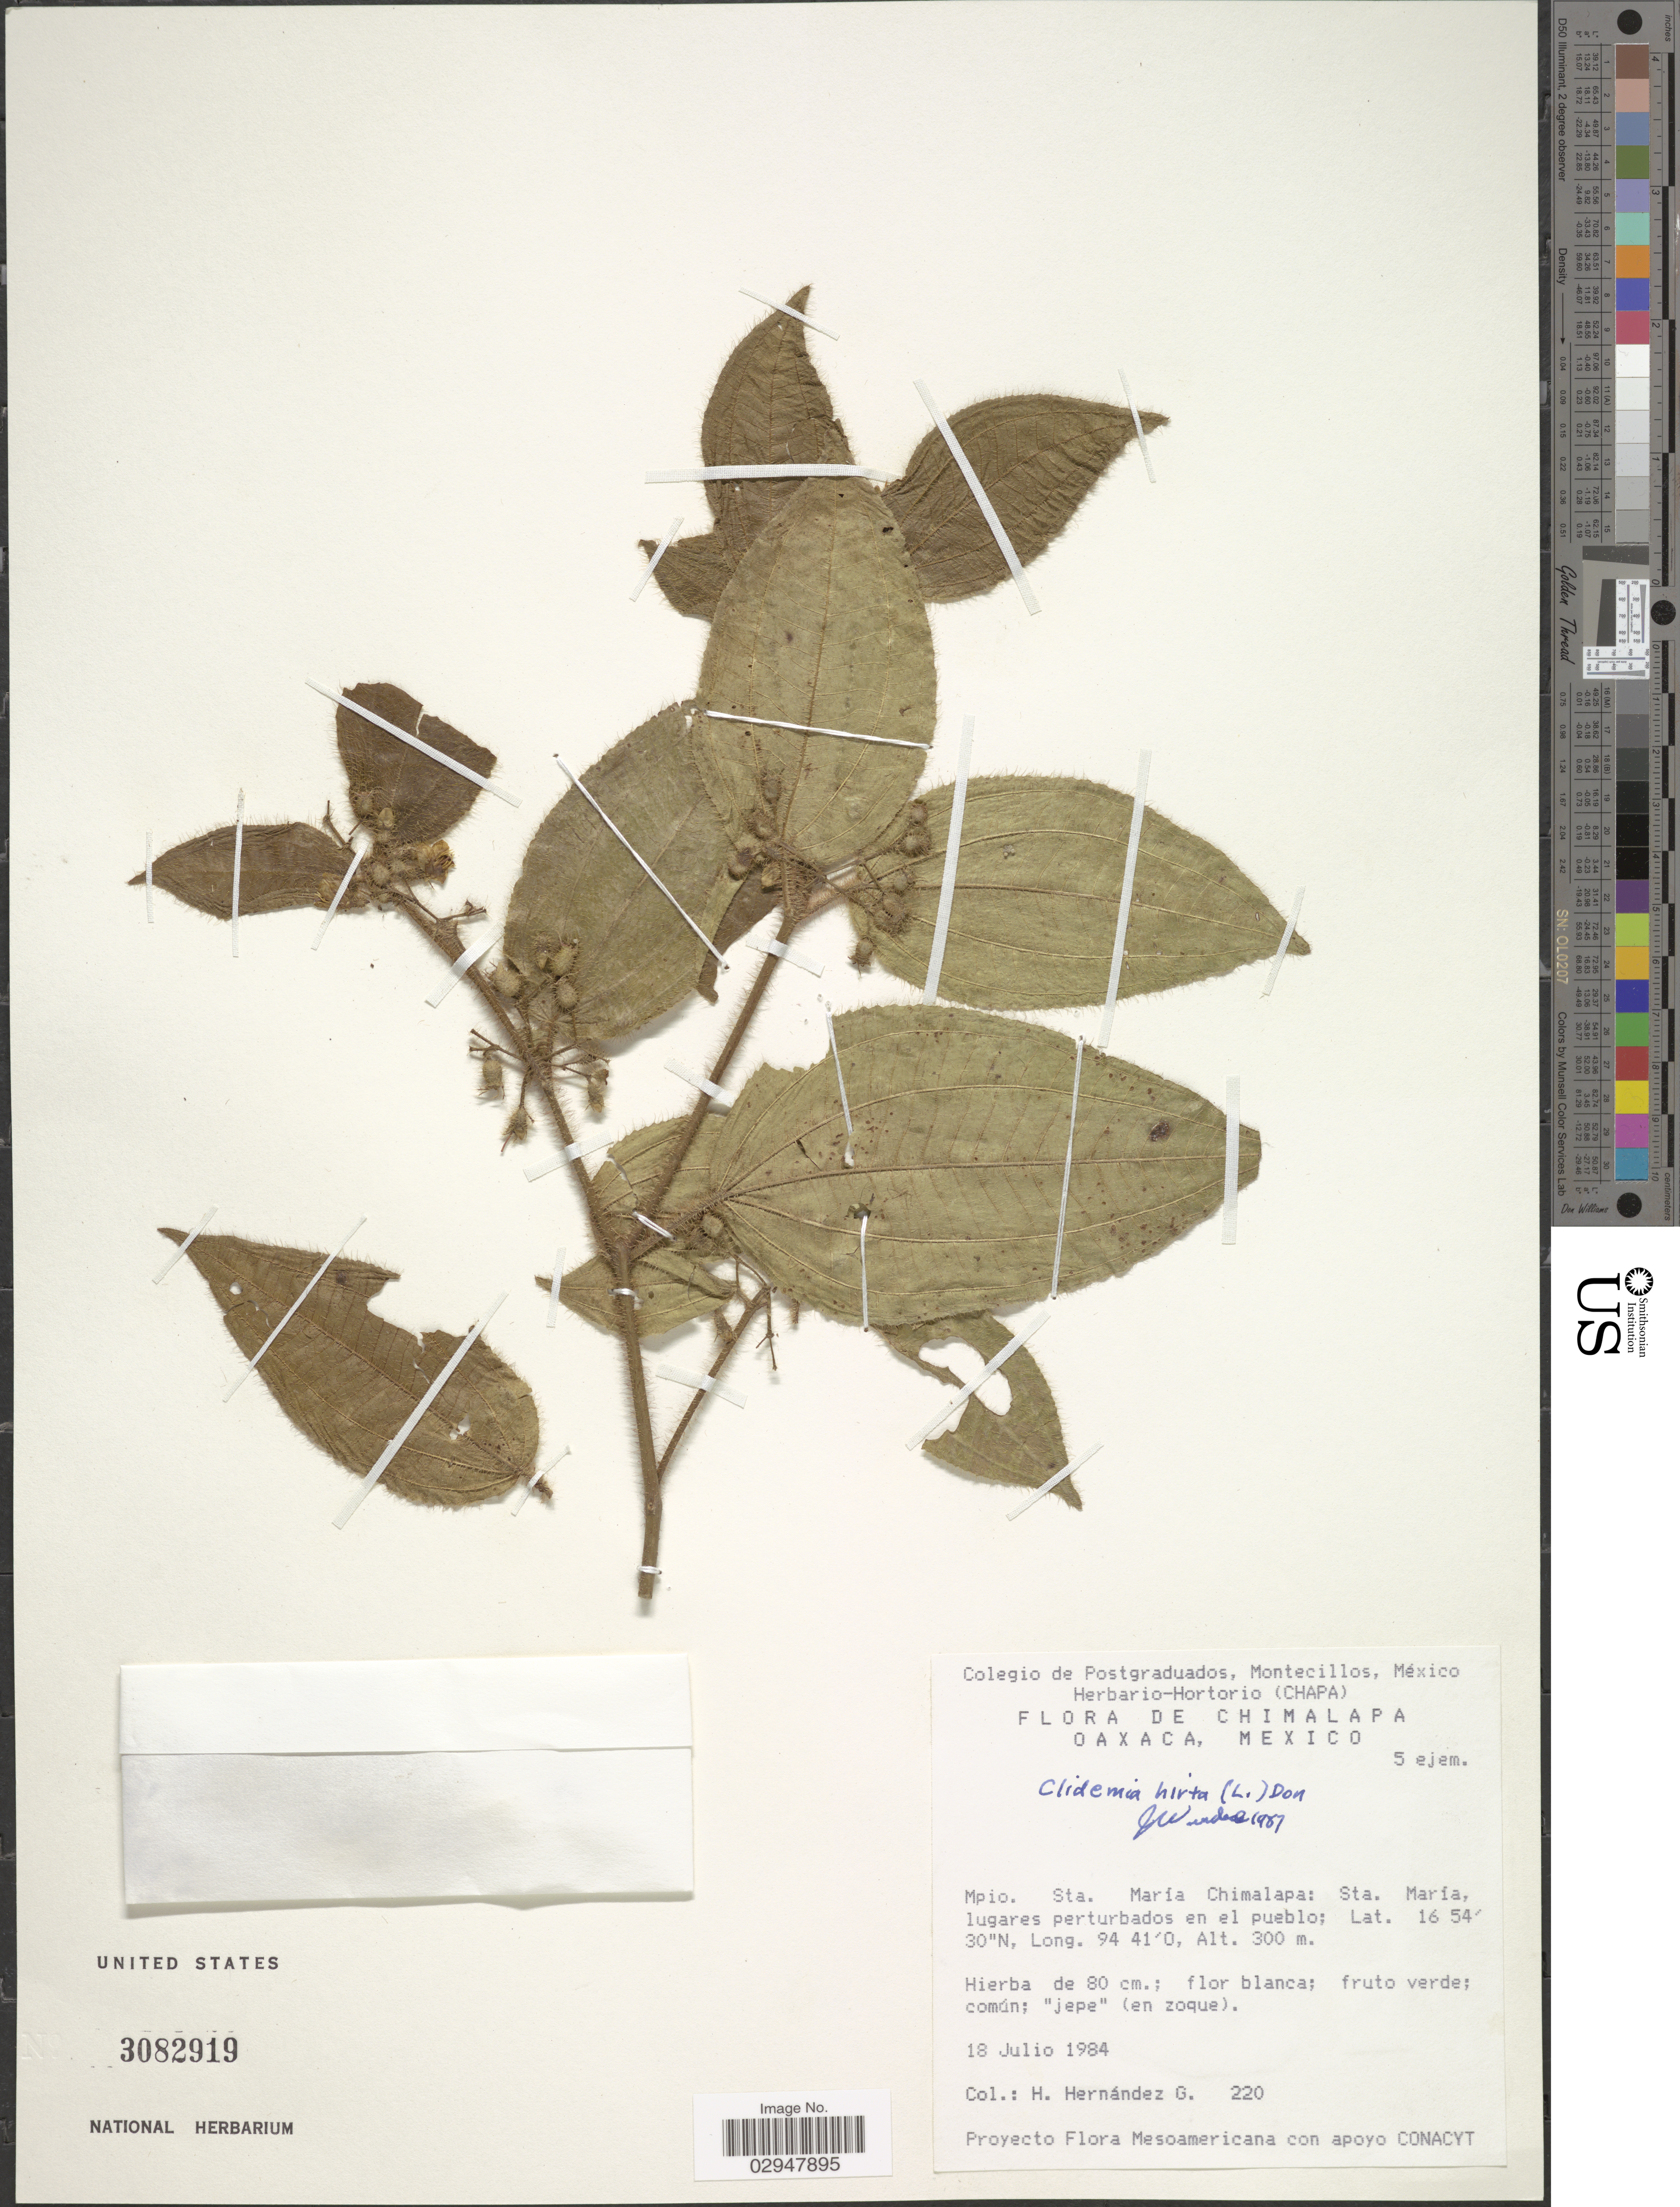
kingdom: Plantae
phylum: Tracheophyta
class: Magnoliopsida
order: Myrtales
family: Melastomataceae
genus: Miconia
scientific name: Miconia hirta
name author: Cogn.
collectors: H. Hernandez G.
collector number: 220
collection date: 1984-07-18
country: Mexico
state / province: Oaxaca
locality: Chimalapa, Mpio. Sta. María Chimalapa, Sta. María, lugares perturbados en el pueblo.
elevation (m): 300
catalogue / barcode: US 3082919